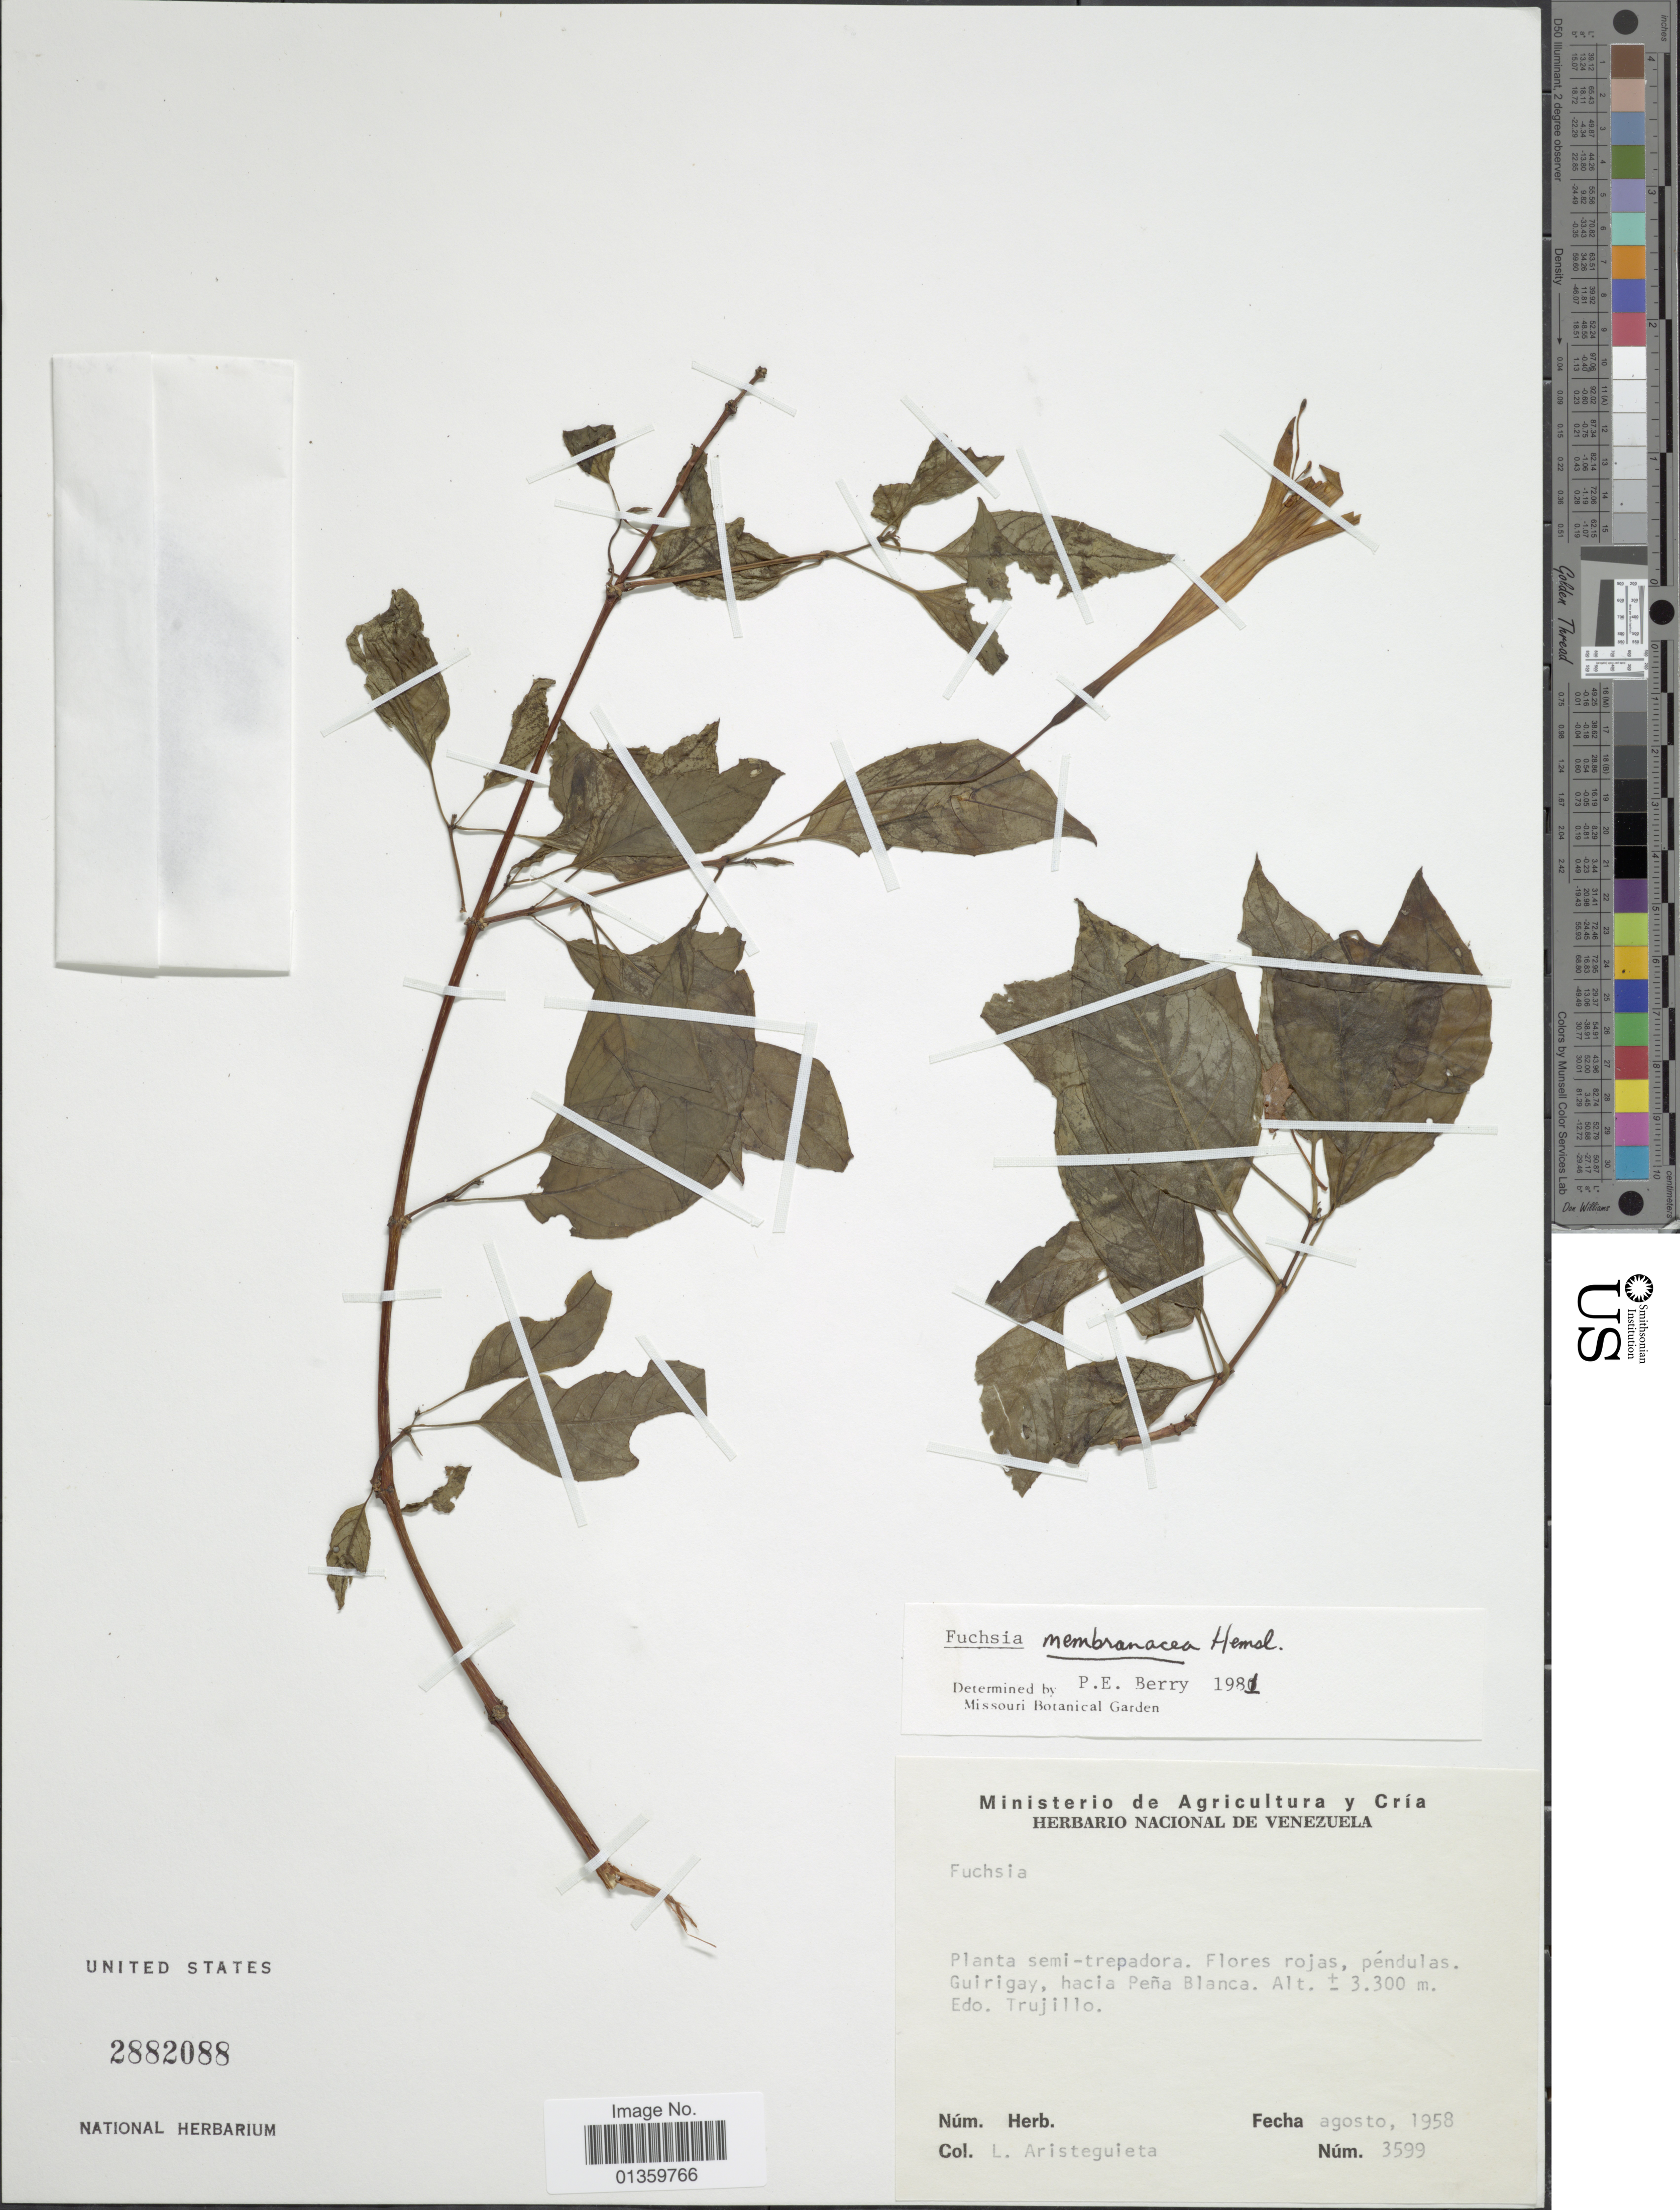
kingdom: Plantae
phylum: Tracheophyta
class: Magnoliopsida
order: Myrtales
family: Onagraceae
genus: Fuchsia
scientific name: Fuchsia membranacea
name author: Hemsl.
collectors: L. Aristeguieta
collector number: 3599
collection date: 1958-08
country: Venezuela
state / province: Trujillo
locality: Guirigay, hacia Peña Blanca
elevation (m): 3300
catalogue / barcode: US 2882088